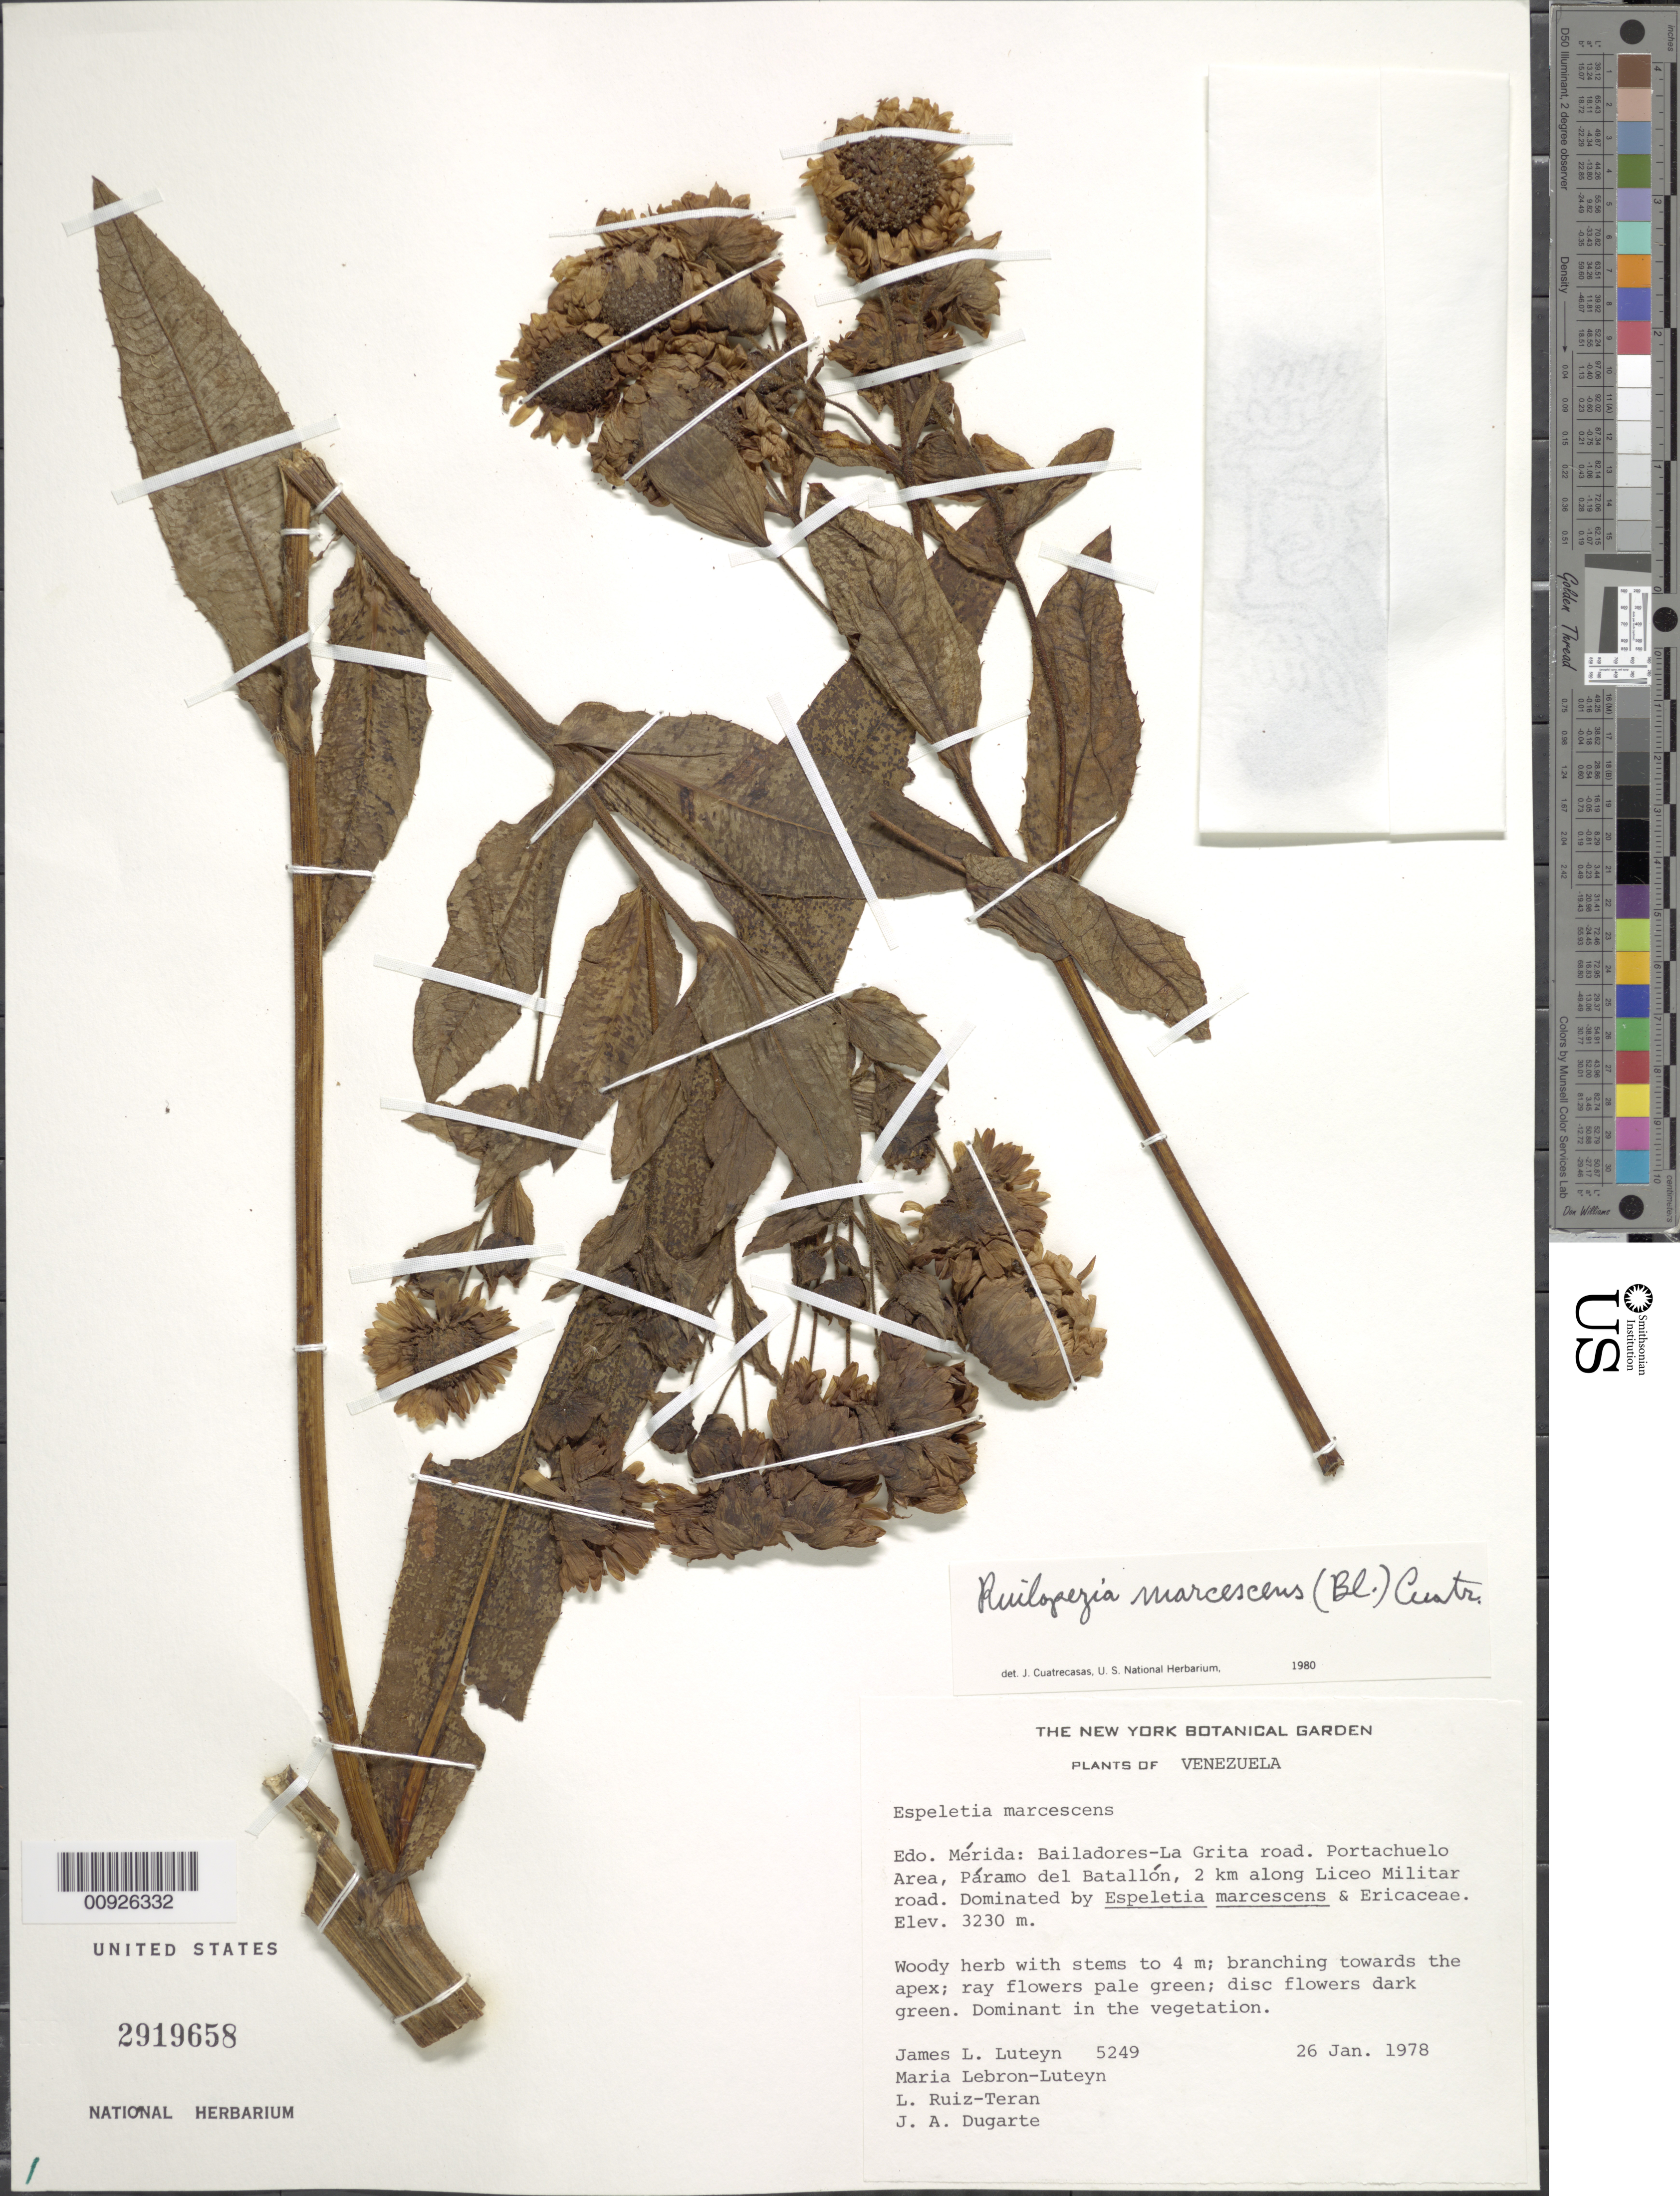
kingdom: Plantae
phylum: Tracheophyta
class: Magnoliopsida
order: Asterales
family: Asteraceae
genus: Ruilopezia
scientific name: Ruilopezia marcescens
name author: (S.F. Blake) Cuatrec.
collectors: J. L. Luteyn, M. L. Lebrón-Luteyn, L. E. Ruíz-Terán & J. Dugarte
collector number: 5249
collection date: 1978-01-26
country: Venezuela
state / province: Mérida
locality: Páramo del Batallón. Bailadores-La Grita road. Portachuelo Área, 2 km along Liceo Militar road.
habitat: Dominated by R. marcescens and Ericaceae.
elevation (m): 3230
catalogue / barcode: US 2919658